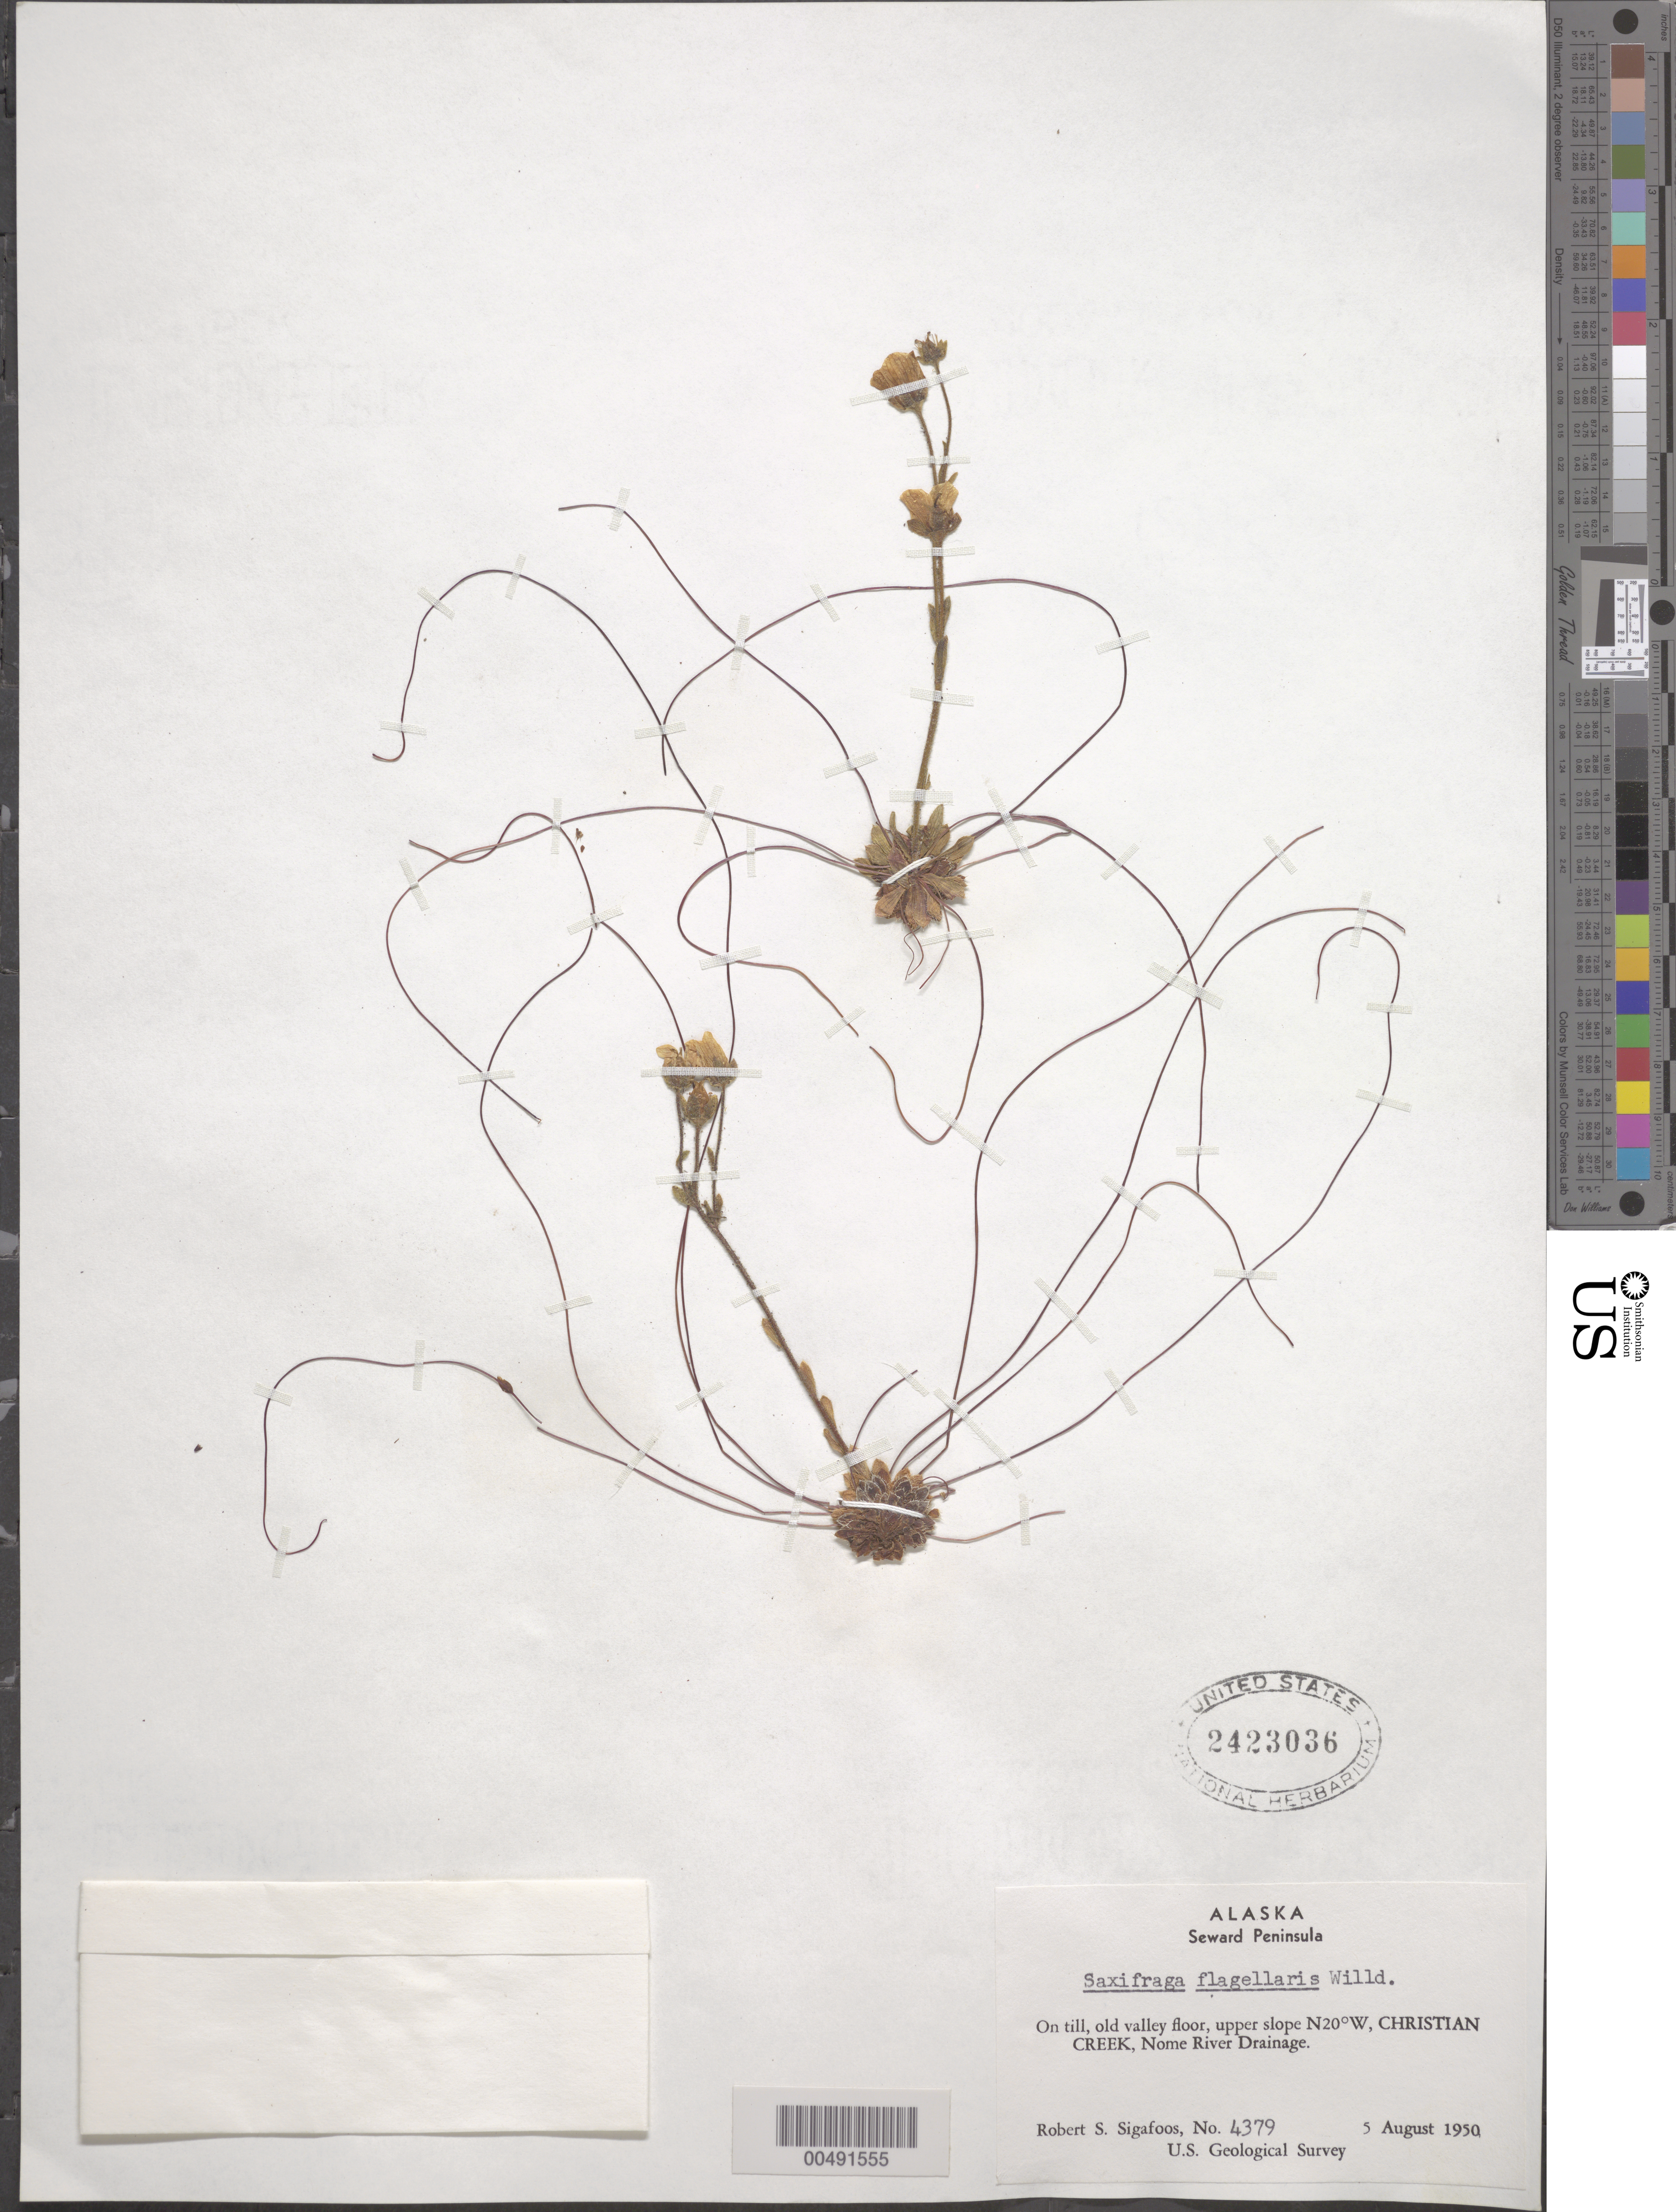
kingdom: Plantae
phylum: Tracheophyta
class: Magnoliopsida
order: Saxifragales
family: Saxifragaceae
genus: Saxifraga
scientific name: Saxifraga flagellaris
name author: Willd. ex Sternb.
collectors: R. Sigafoos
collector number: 4379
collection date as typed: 05 Aug 1950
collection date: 1950-08-05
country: United States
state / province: Alaska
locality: Seward Peninsula, Nome River Drainage, Christian Creek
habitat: on till, old valley floor, upper slope N20°W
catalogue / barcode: US 2423036